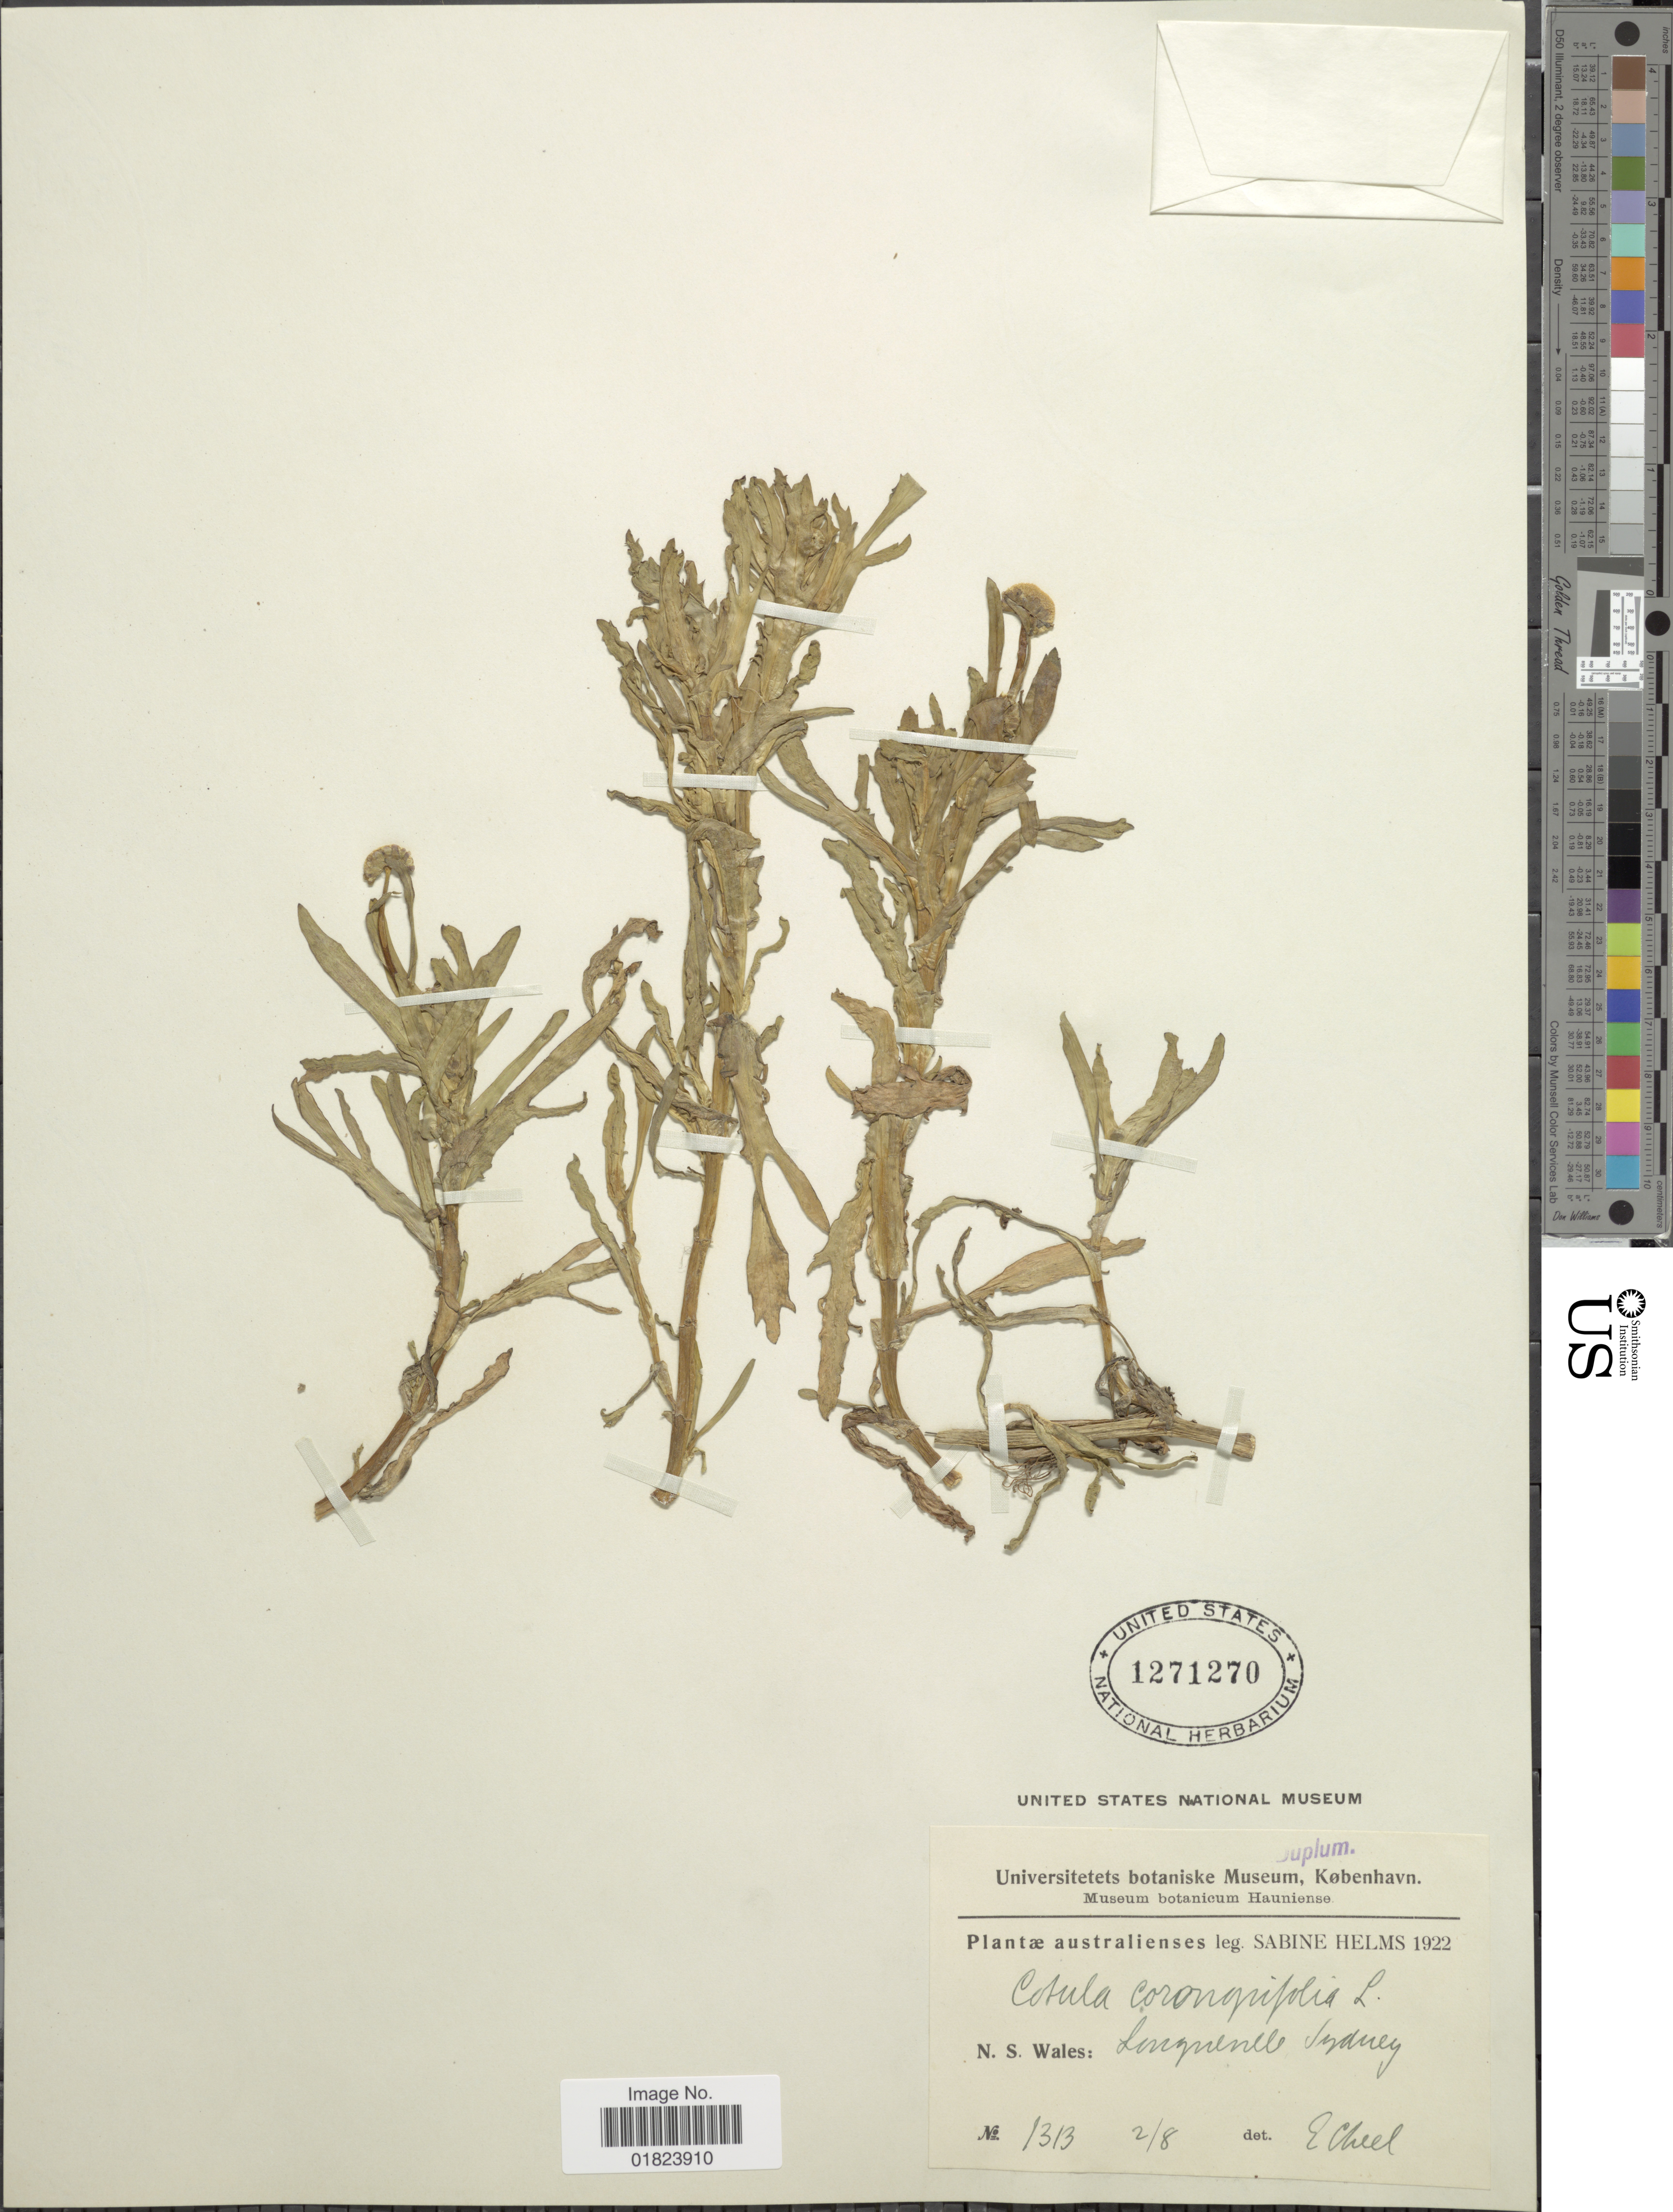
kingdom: Plantae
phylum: Tracheophyta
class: Magnoliopsida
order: Asterales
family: Asteraceae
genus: Cotula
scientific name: Cotula coronopifolia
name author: L.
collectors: S. Helms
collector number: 1313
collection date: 1922-08-02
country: Australia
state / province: New South Wales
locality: Longueville Sydney.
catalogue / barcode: US 1271270